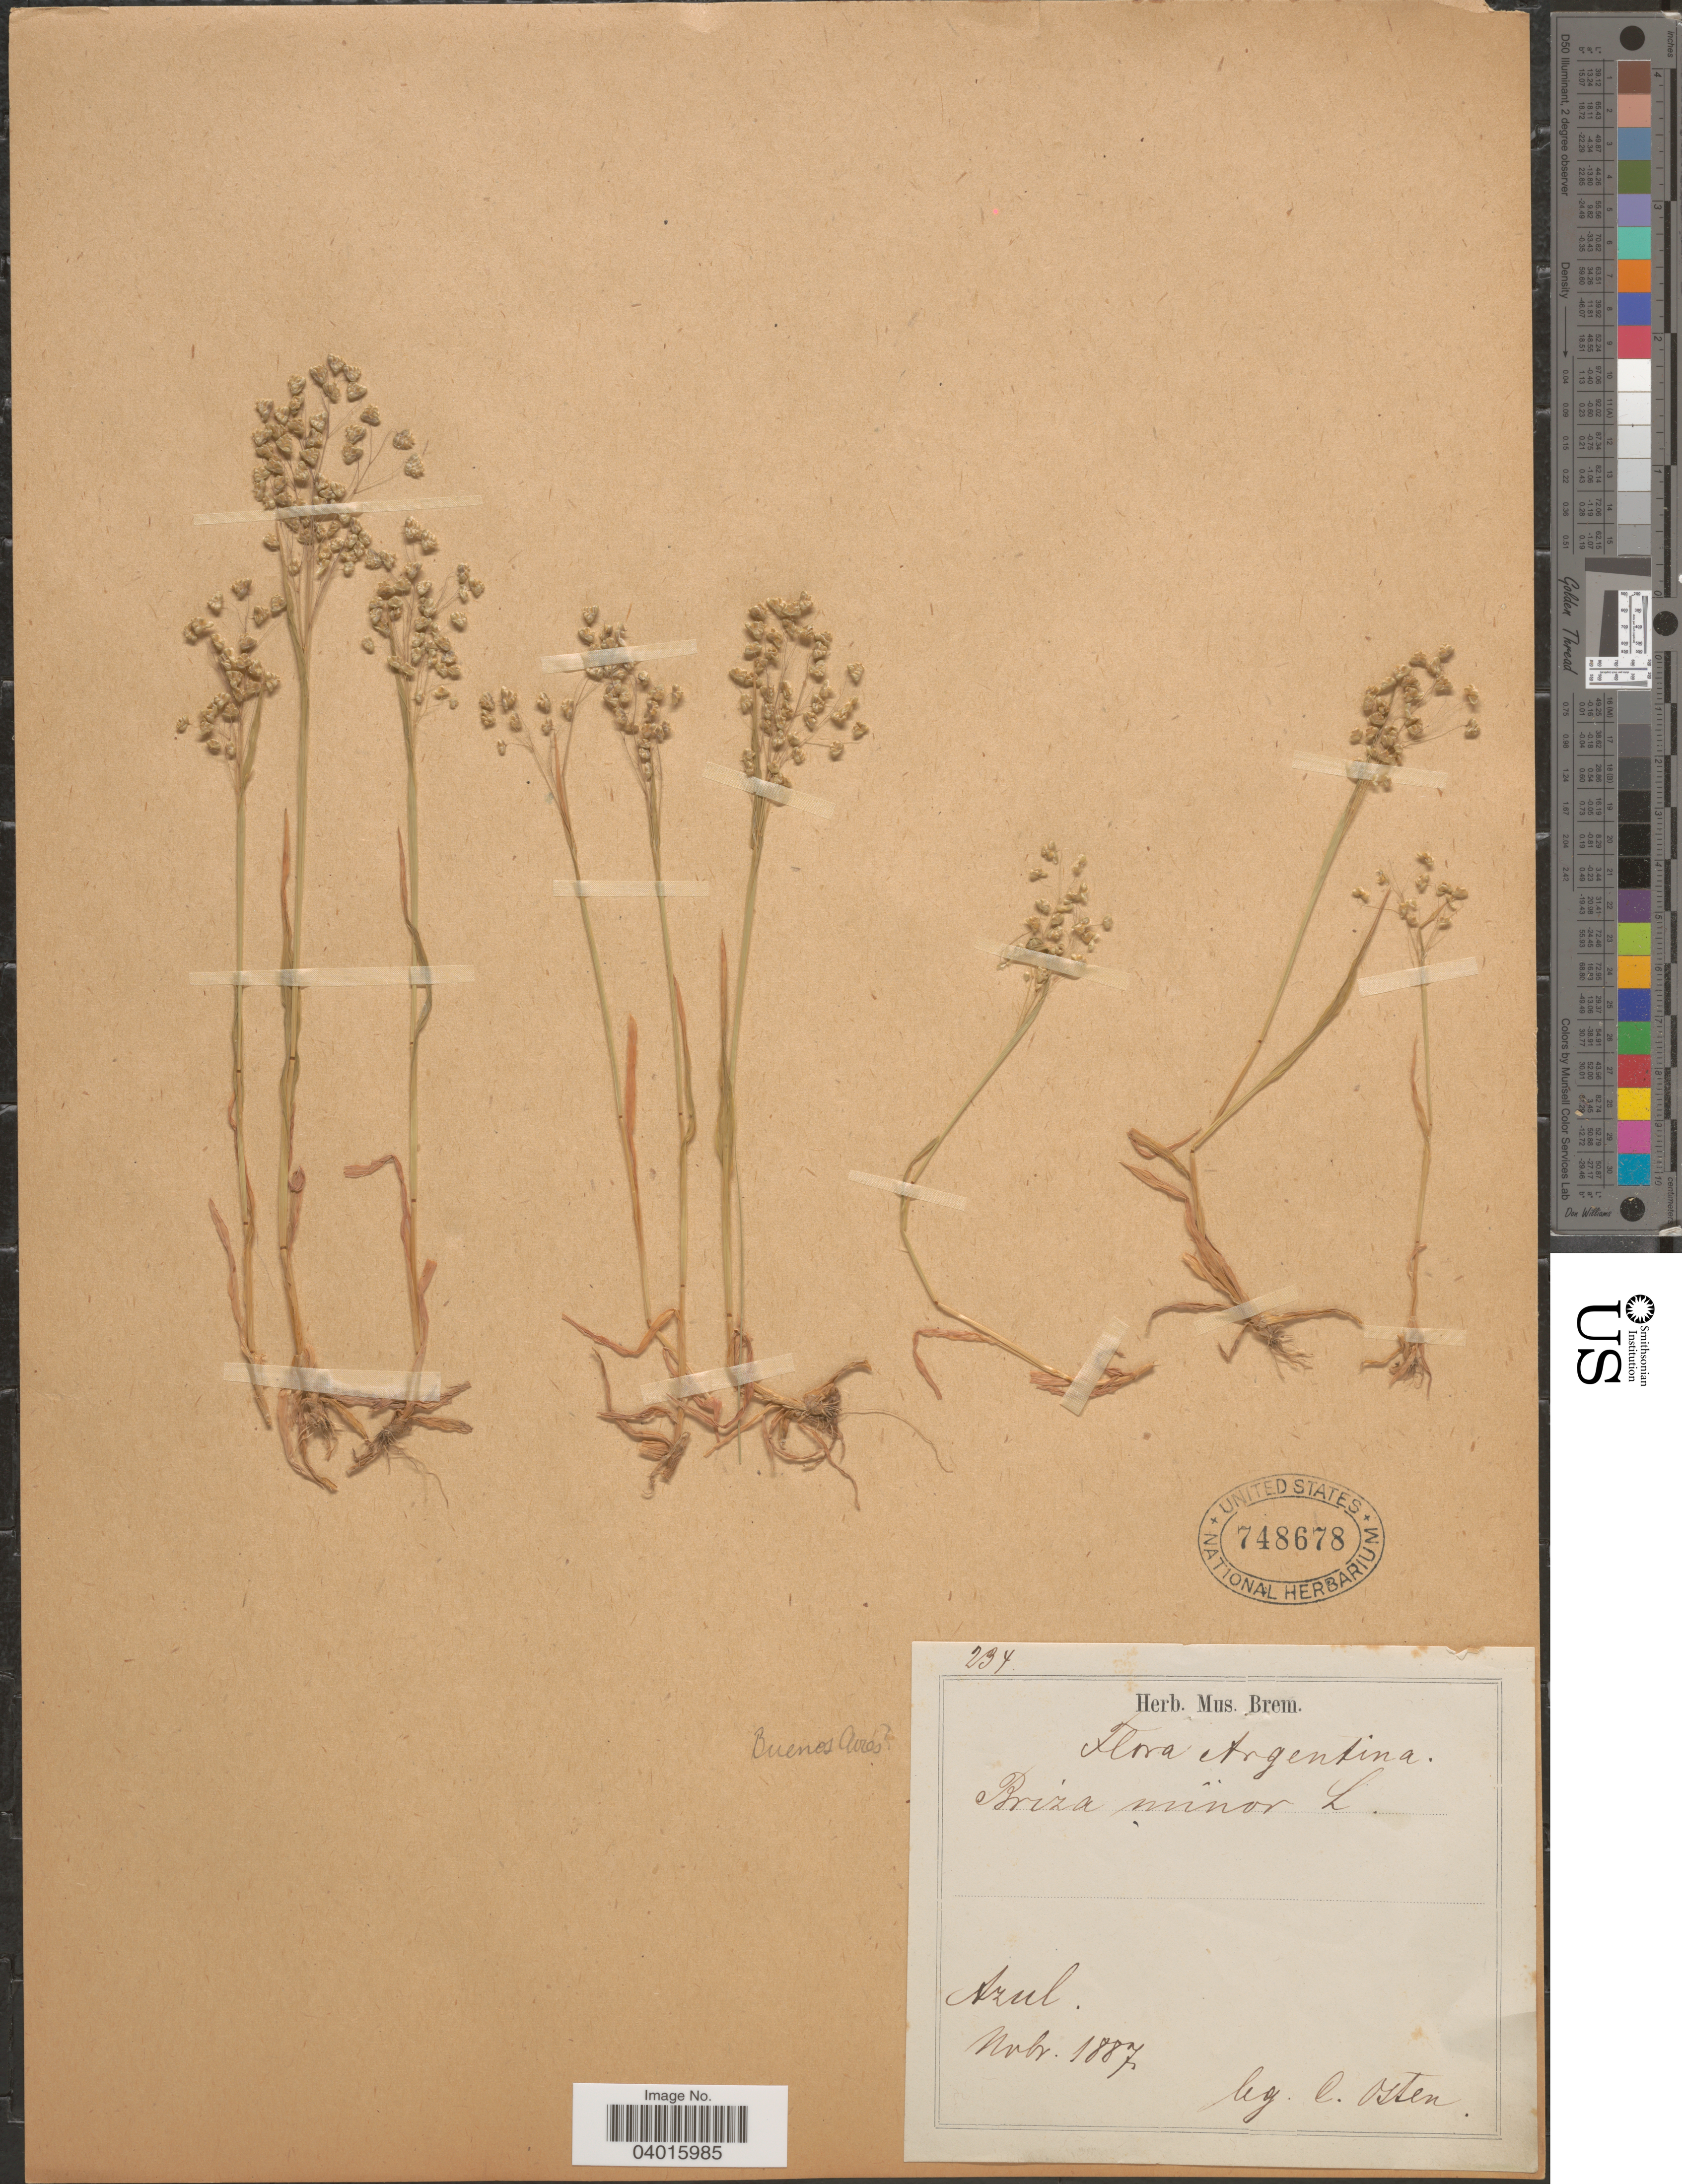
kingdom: Plantae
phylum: Tracheophyta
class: Liliopsida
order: Poales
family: Poaceae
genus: Briza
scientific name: Briza minor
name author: L.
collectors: C. Osten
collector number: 234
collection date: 1887-11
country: Argentina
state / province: Buenos Aires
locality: Azul.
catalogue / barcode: US 748678